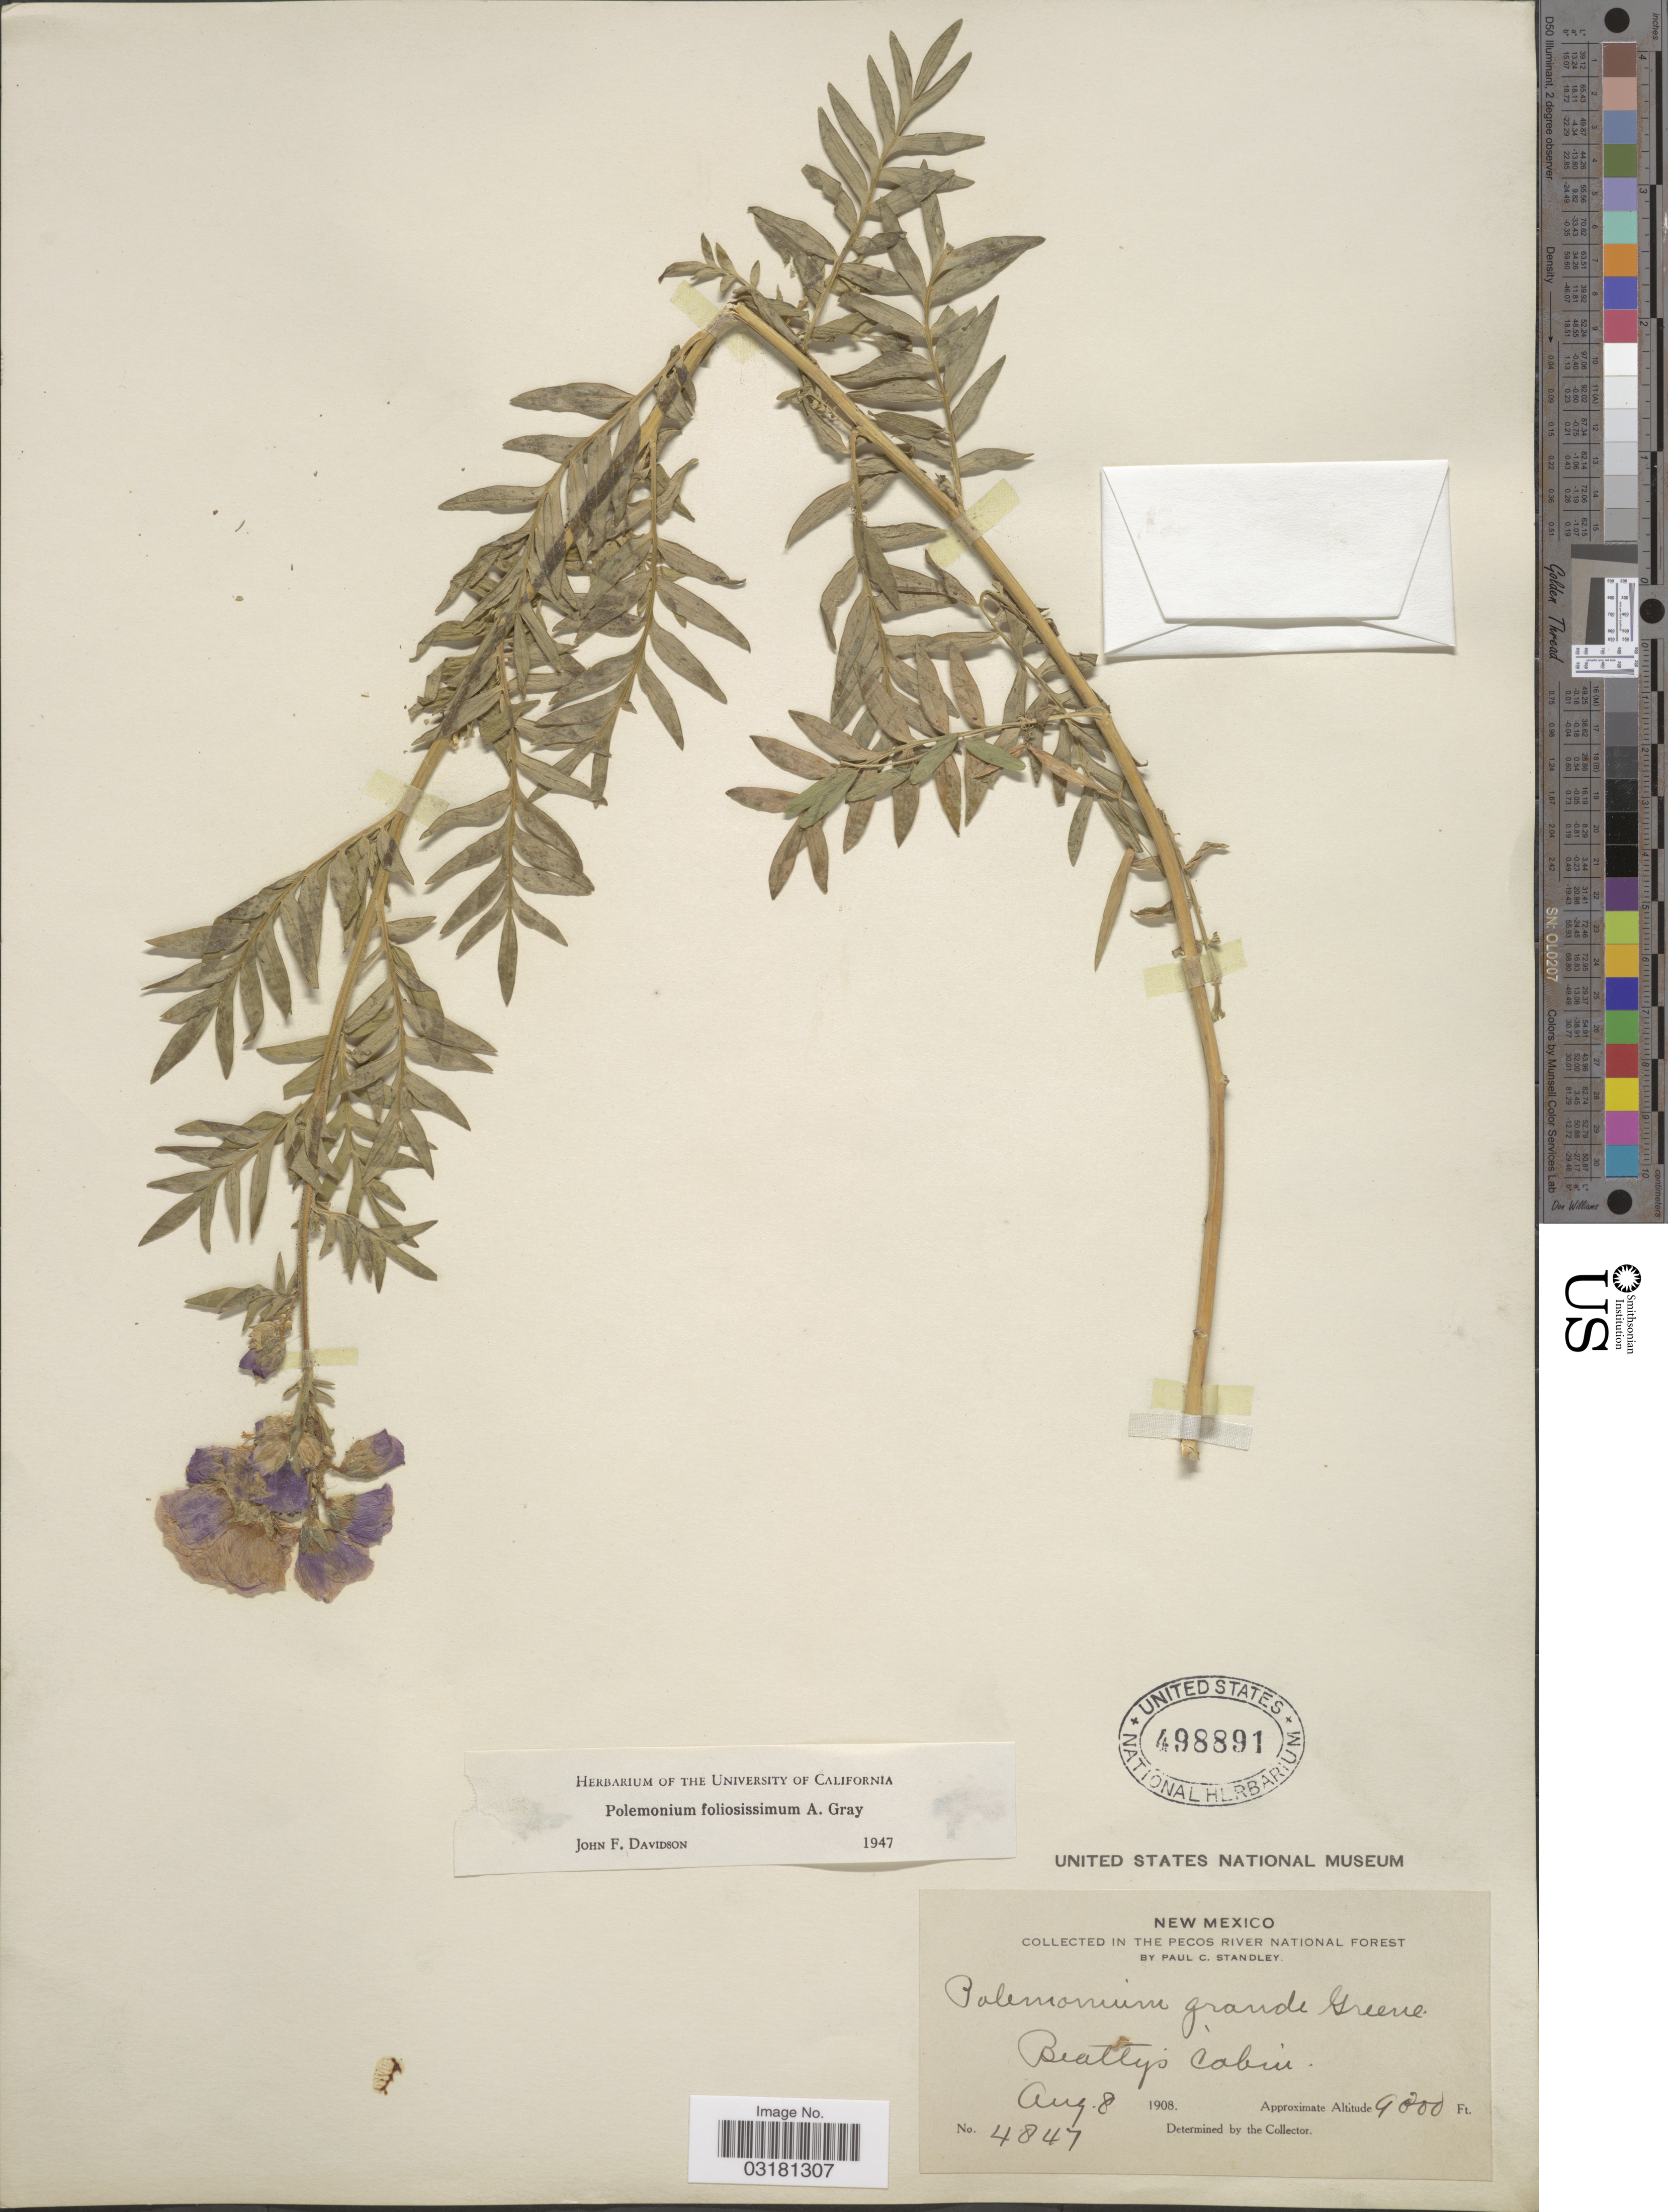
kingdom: Plantae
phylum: Tracheophyta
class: Magnoliopsida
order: Ericales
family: Polemoniaceae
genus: Polemonium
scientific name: Polemonium foliosissimum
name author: A. Gray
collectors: P. C. Standley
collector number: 4847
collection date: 1908-08-08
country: United States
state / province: New Mexico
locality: The Pecos River National Forest. Beatly's Cabin.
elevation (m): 2835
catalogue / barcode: US 498891